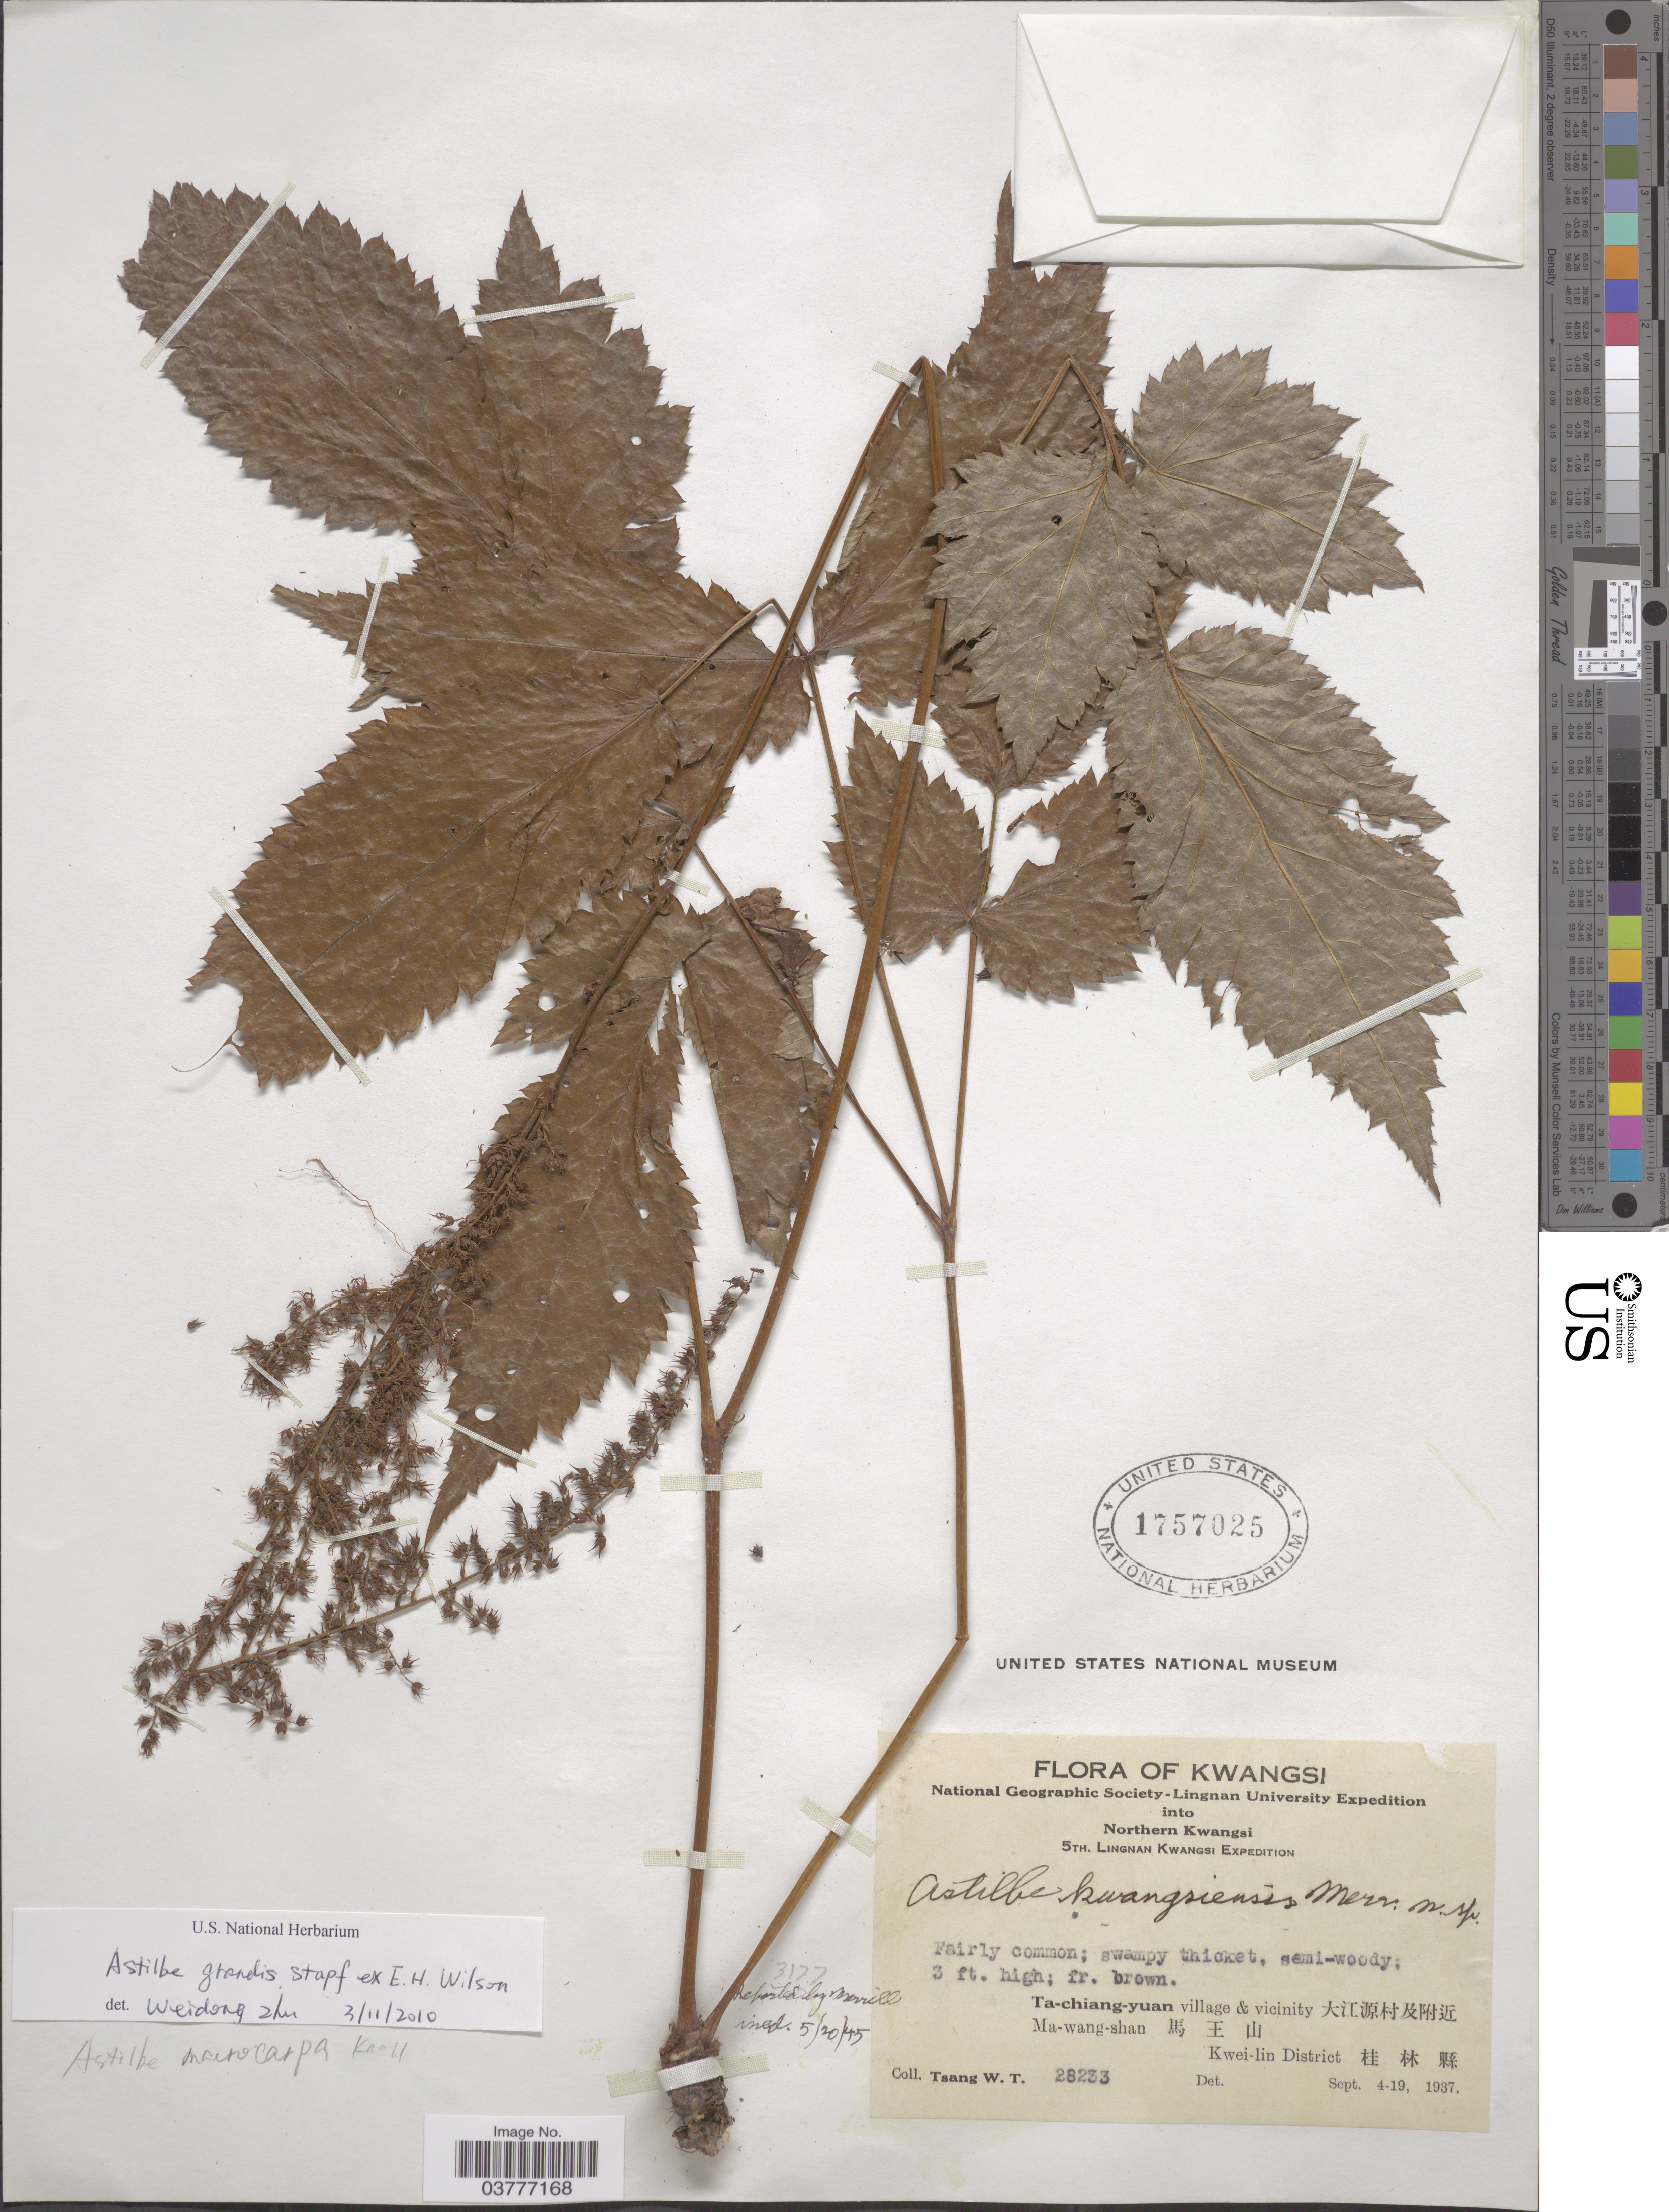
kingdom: Plantae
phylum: Tracheophyta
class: Magnoliopsida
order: Saxifragales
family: Saxifragaceae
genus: Astilbe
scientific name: Astilbe grandis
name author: Stapf ex E.H. Wilson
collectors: W. T. Tsang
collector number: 28233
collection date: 1937-09-04/1937-09-19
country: China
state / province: Guangxi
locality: Kwangsi. Northern Kwangsi. Ta-chiang-yuan village & vicinity X. Ma-wang-shan X. Kwei-lin District X.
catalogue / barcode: US 1757025